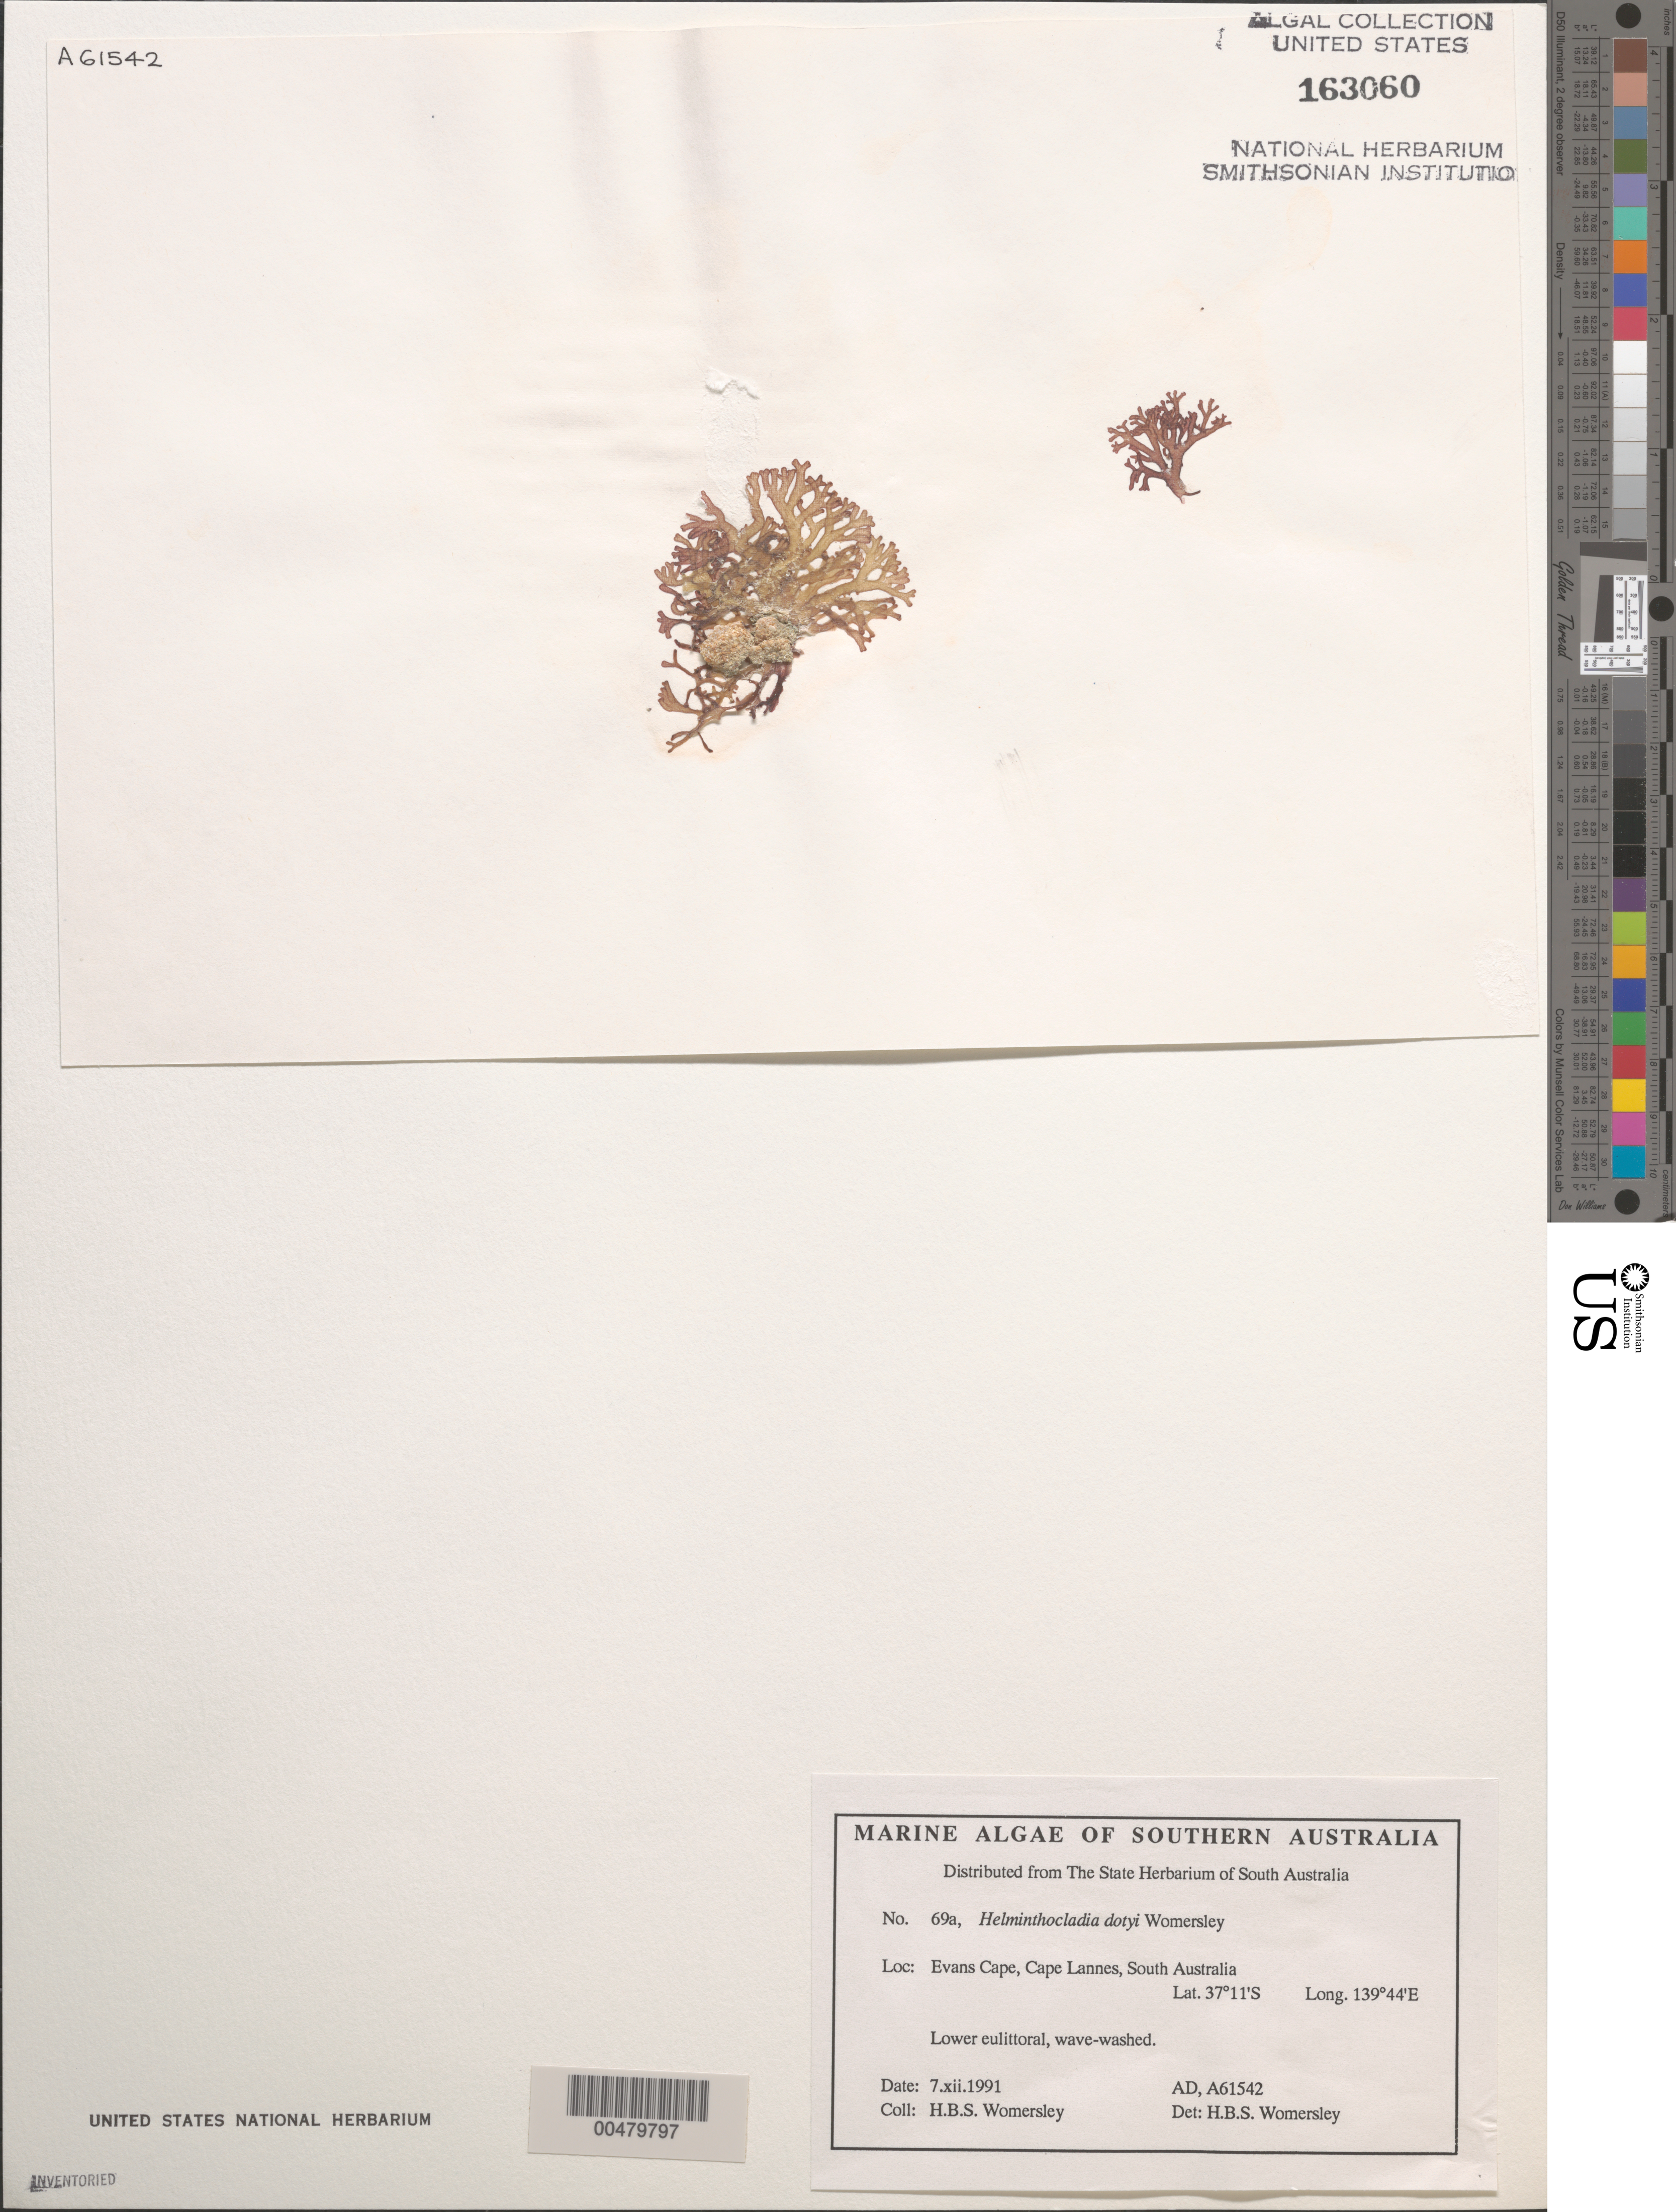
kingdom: Plantae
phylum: Rhodophyta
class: Florideophyceae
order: Nemaliales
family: Liagoraceae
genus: Helminthocladia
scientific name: Helminthocladia dotyi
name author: Womersley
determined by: Womersley, H. B. S.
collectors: H. B. S. Womersley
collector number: Ad A61542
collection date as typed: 07 Dec 1991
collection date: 1991-12-07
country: Australia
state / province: South Australia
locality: Evans cape, cape lannes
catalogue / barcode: US 163060